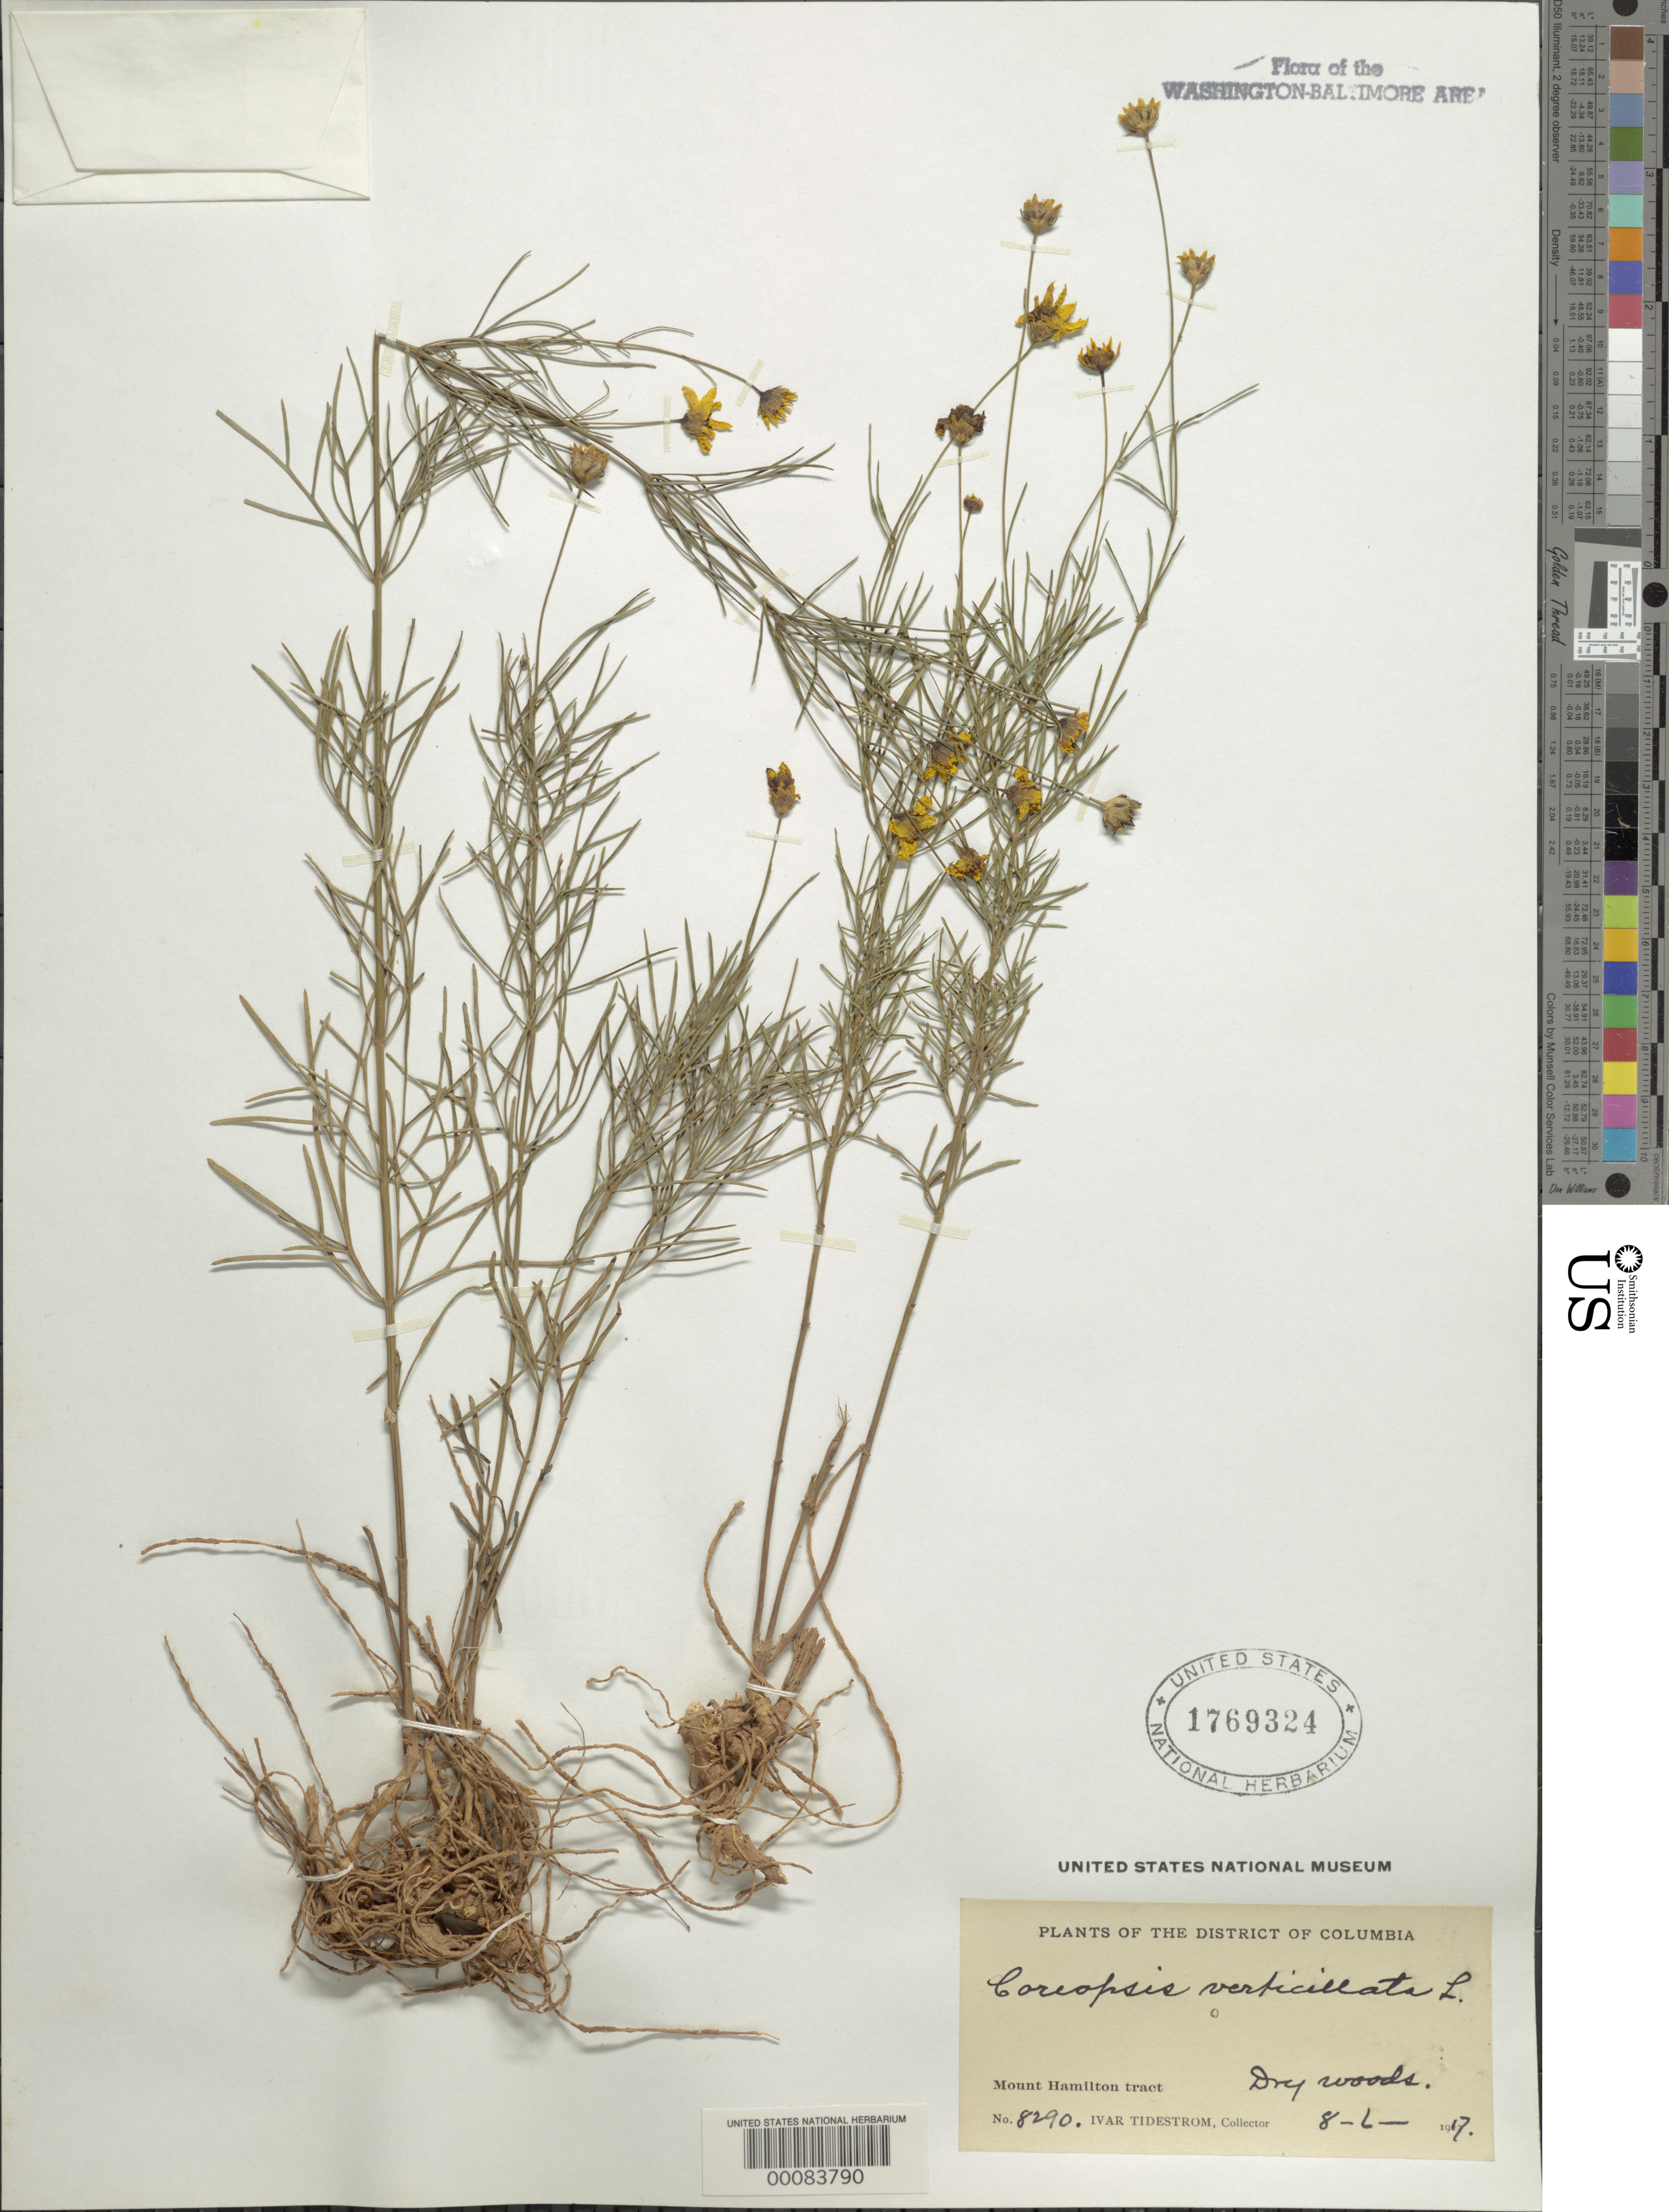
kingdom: Plantae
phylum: Tracheophyta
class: Magnoliopsida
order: Asterales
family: Asteraceae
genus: Coreopsis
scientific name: Coreopsis verticillata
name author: L.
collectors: I. F. Tidestrom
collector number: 8290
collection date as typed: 06 Aug 1917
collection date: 1917-08-06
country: United States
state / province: District of Columbia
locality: Mount Hamilton vicinity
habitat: Dry woods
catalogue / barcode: US 1769324